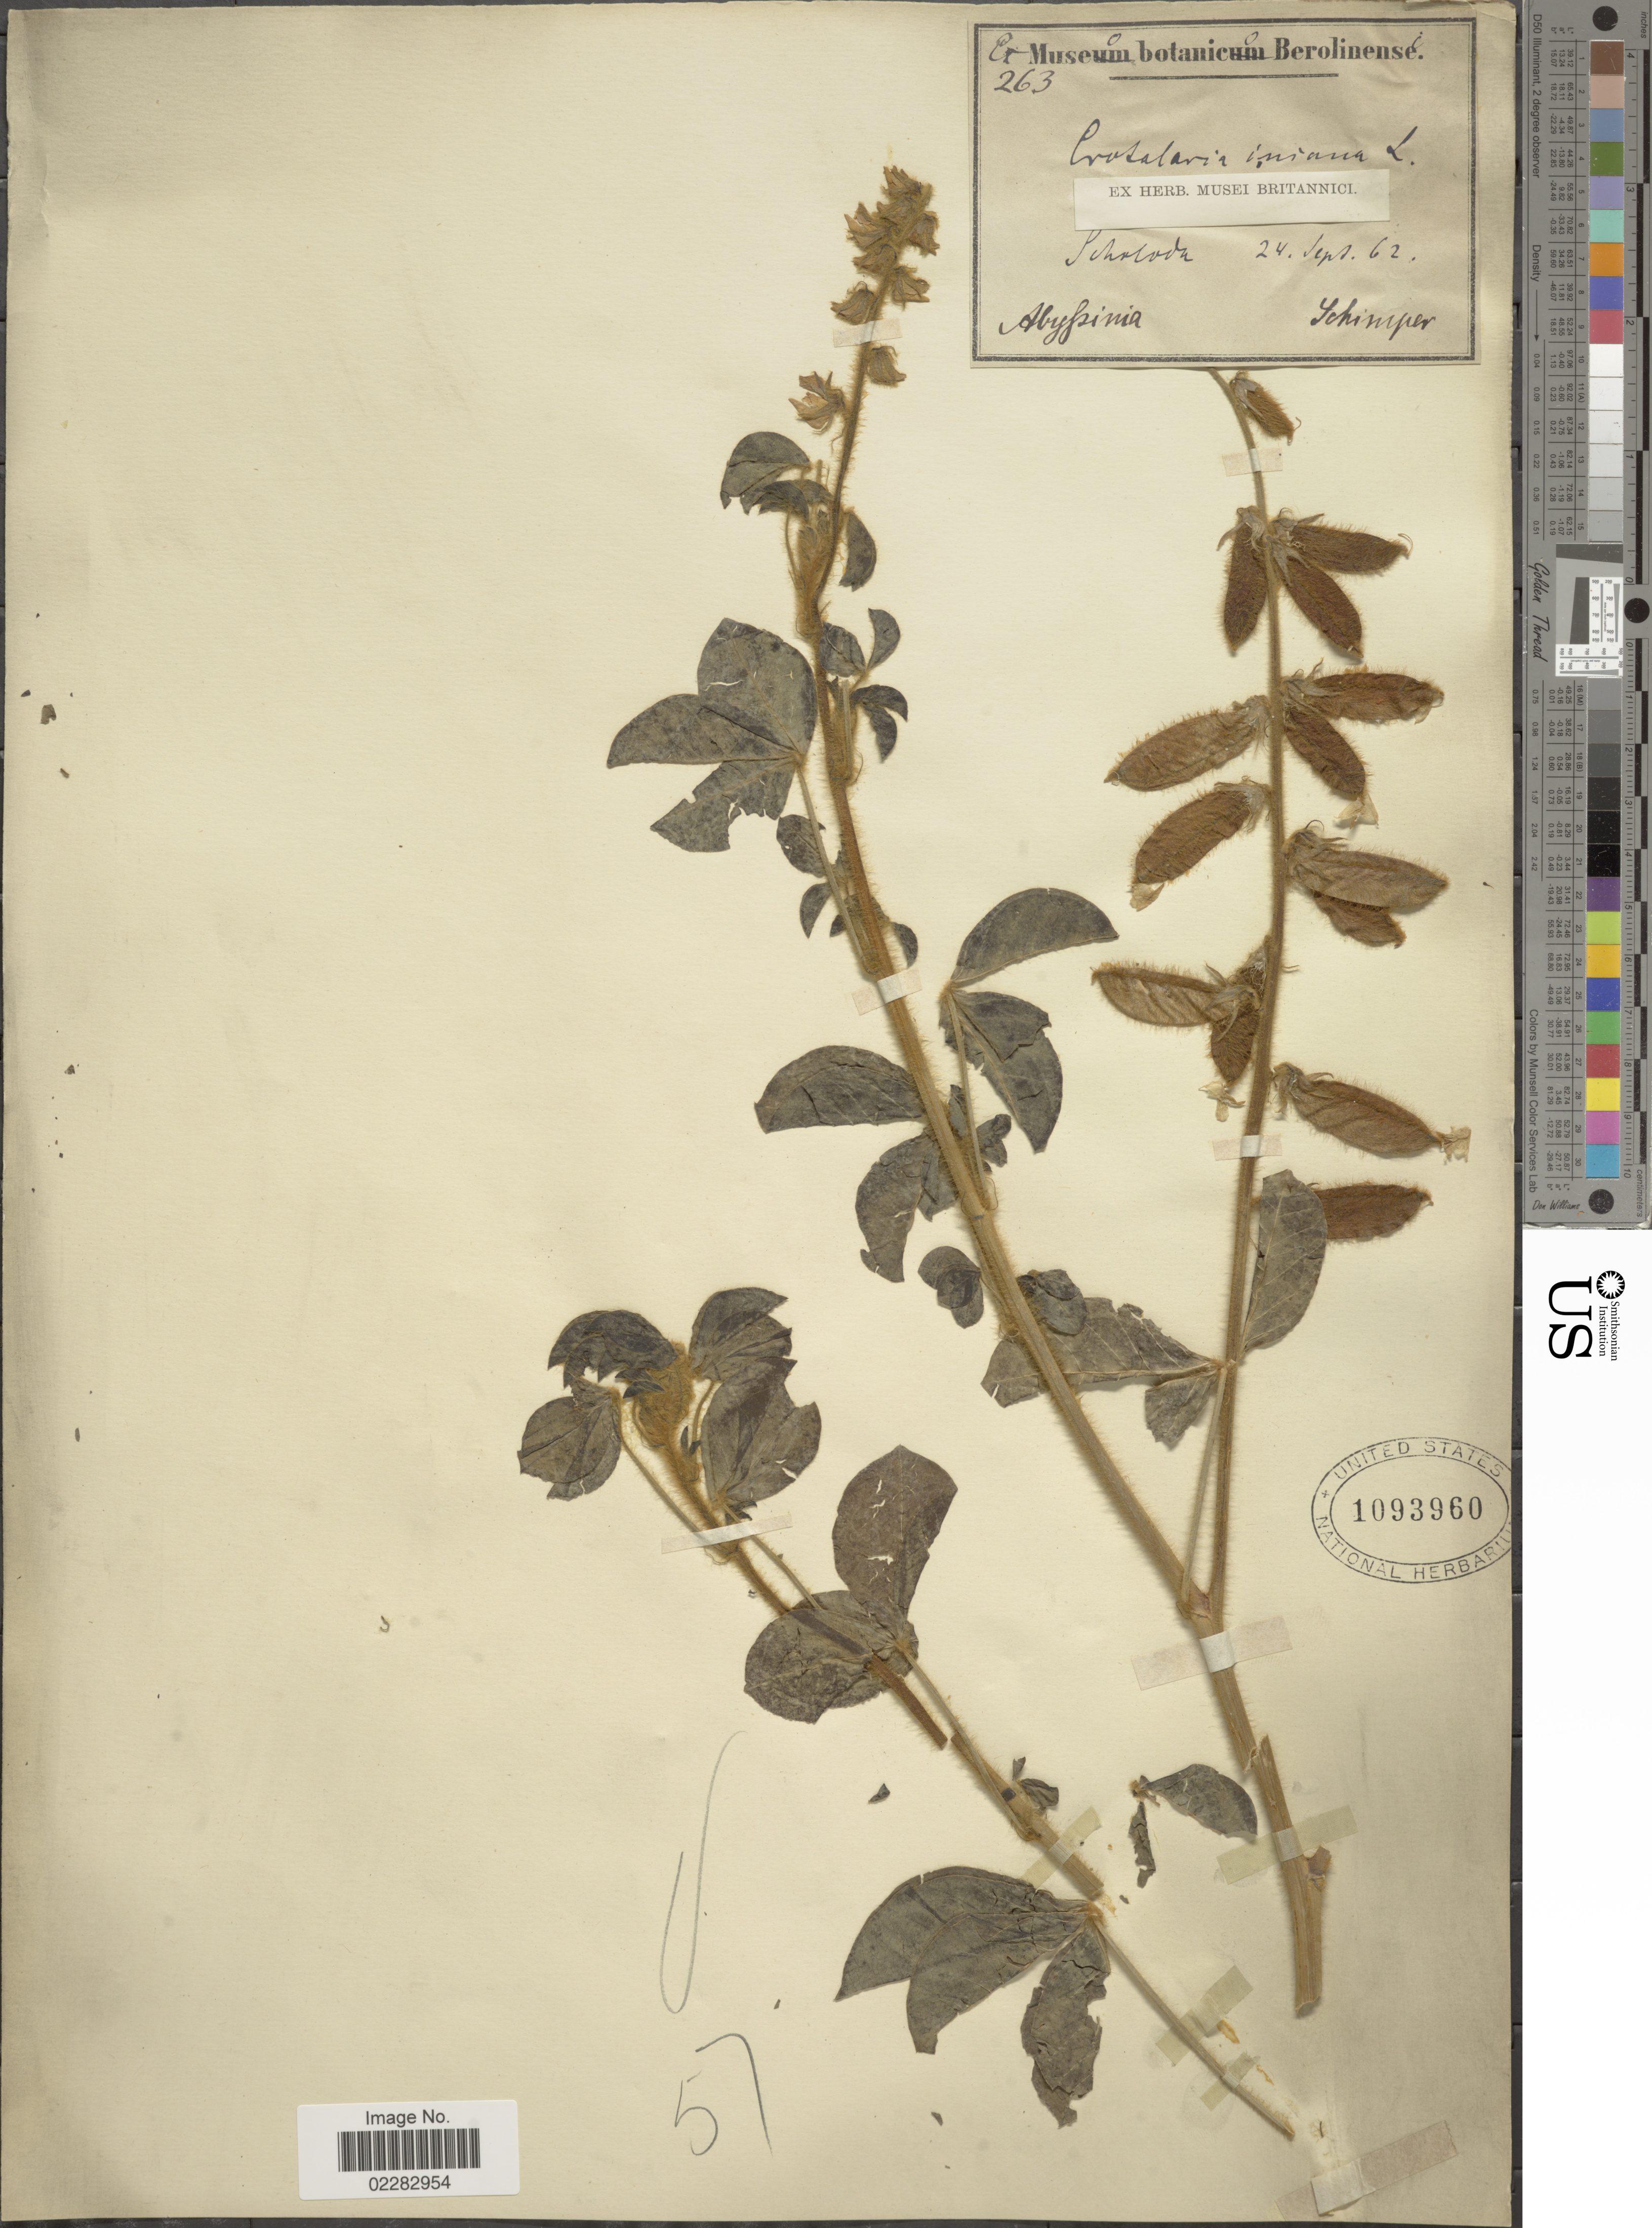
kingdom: Plantae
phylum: Tracheophyta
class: Magnoliopsida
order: Fabales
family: Fabaceae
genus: Crotalaria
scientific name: Crotalaria incana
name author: L.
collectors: -. Schimper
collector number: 263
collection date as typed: Transcribed d/m/y: 24/9/62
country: Eritrea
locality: Abyssinia, Scholoda. [interpreted]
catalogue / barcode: US 1093960